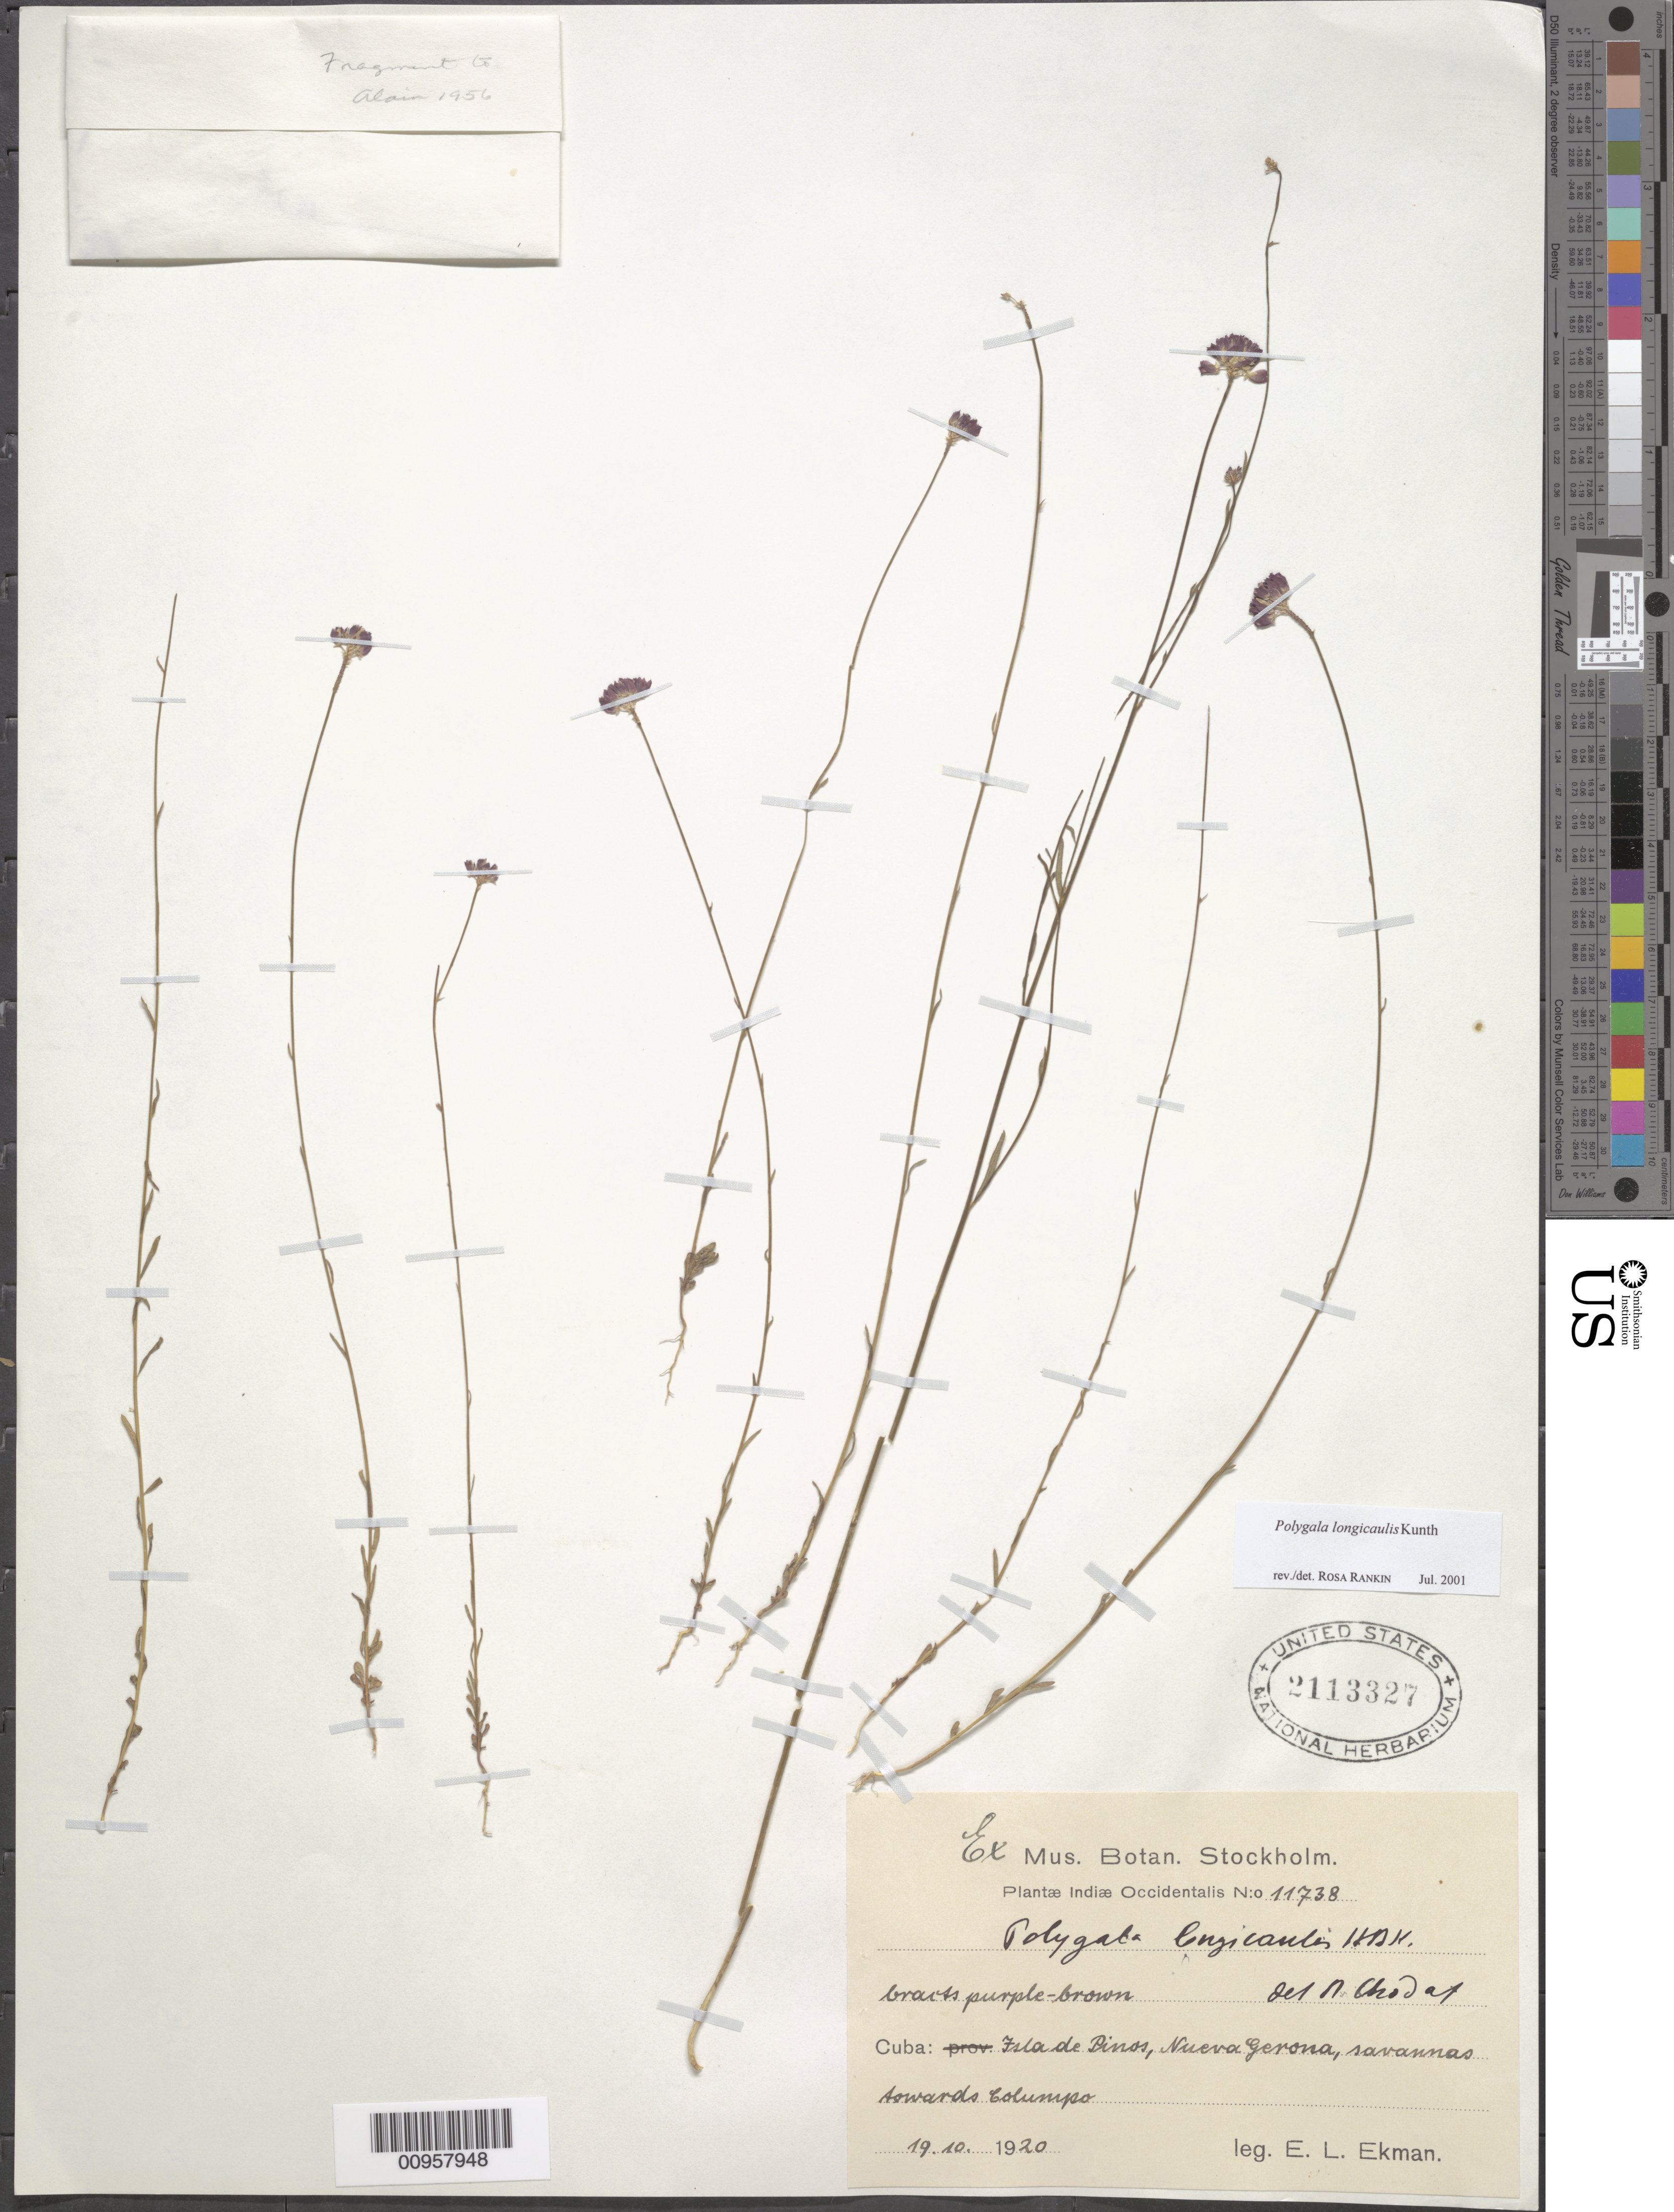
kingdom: Plantae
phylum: Tracheophyta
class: Magnoliopsida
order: Fabales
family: Polygalaceae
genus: Polygala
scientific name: Polygala longicaulis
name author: Kunth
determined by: Rankin Rodriguez, Rosa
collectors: E. L. Ekman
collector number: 11738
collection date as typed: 19 Oct 1920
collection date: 1920-10-19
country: Cuba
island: Isla de la Juventud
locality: Nueva Gerona, towards Columpo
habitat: Savannas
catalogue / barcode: US 2113327